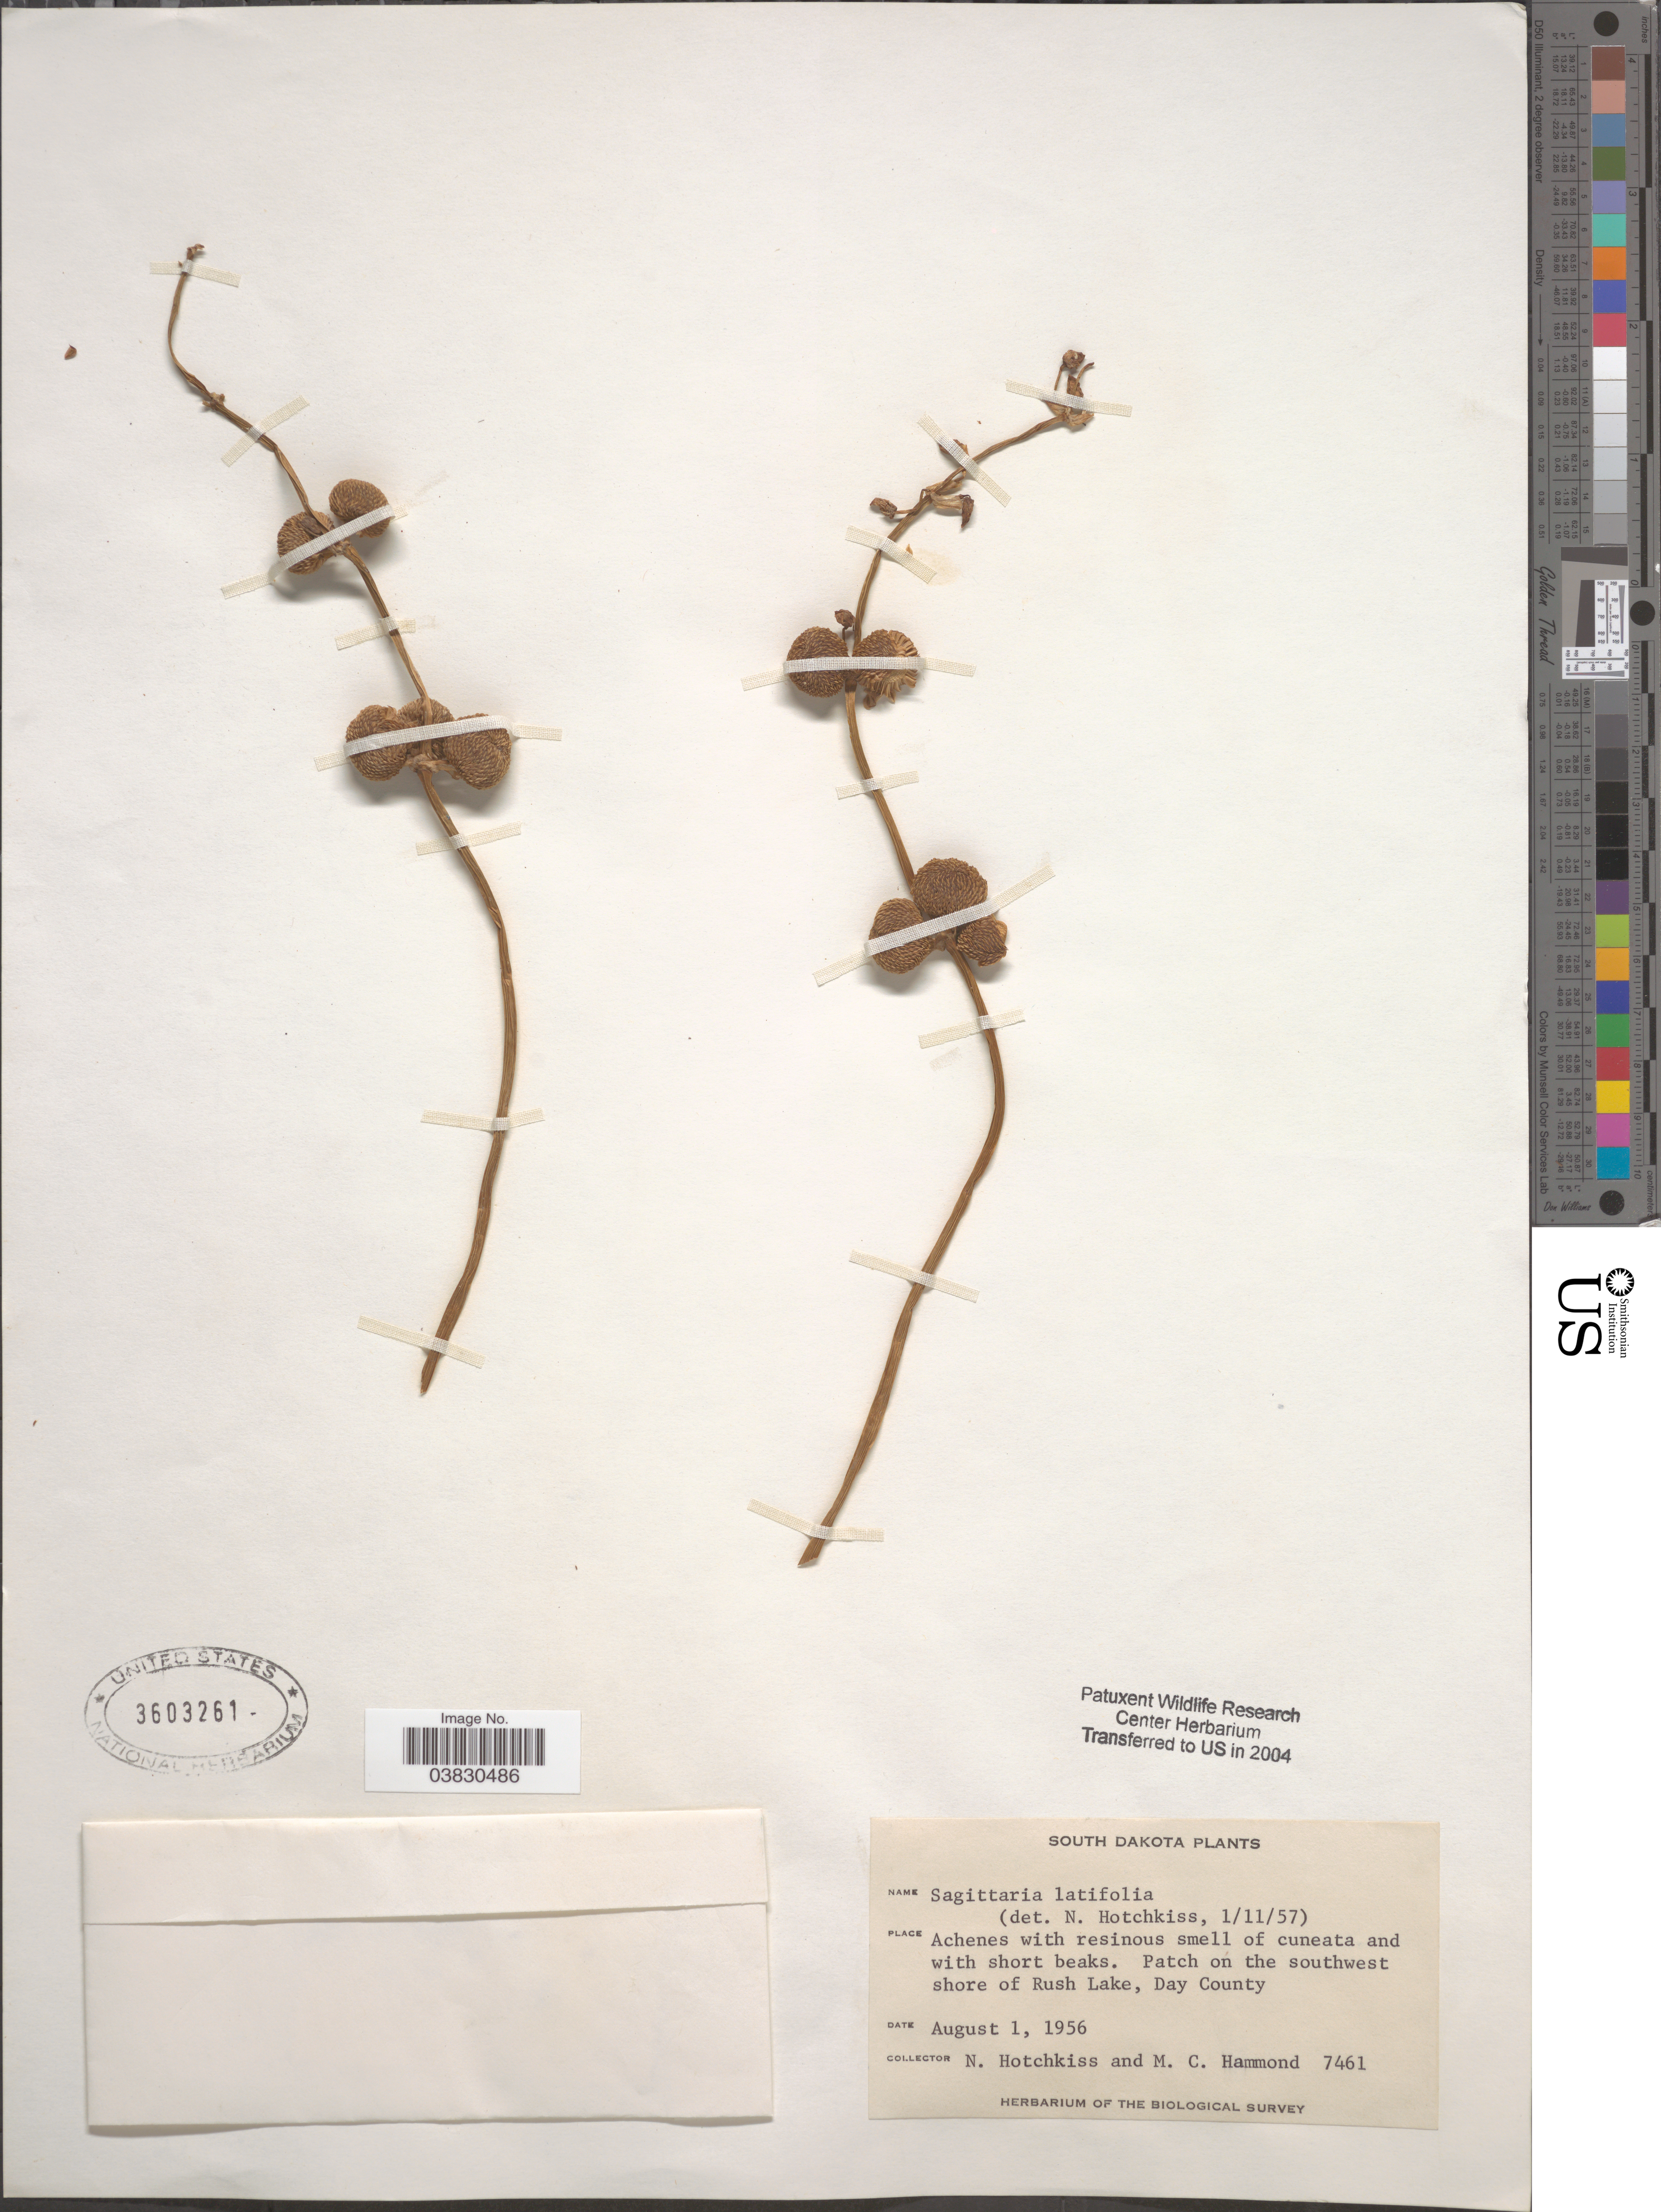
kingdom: Plantae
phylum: Tracheophyta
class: Liliopsida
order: Alismatales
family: Alismataceae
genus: Sagittaria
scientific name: Sagittaria latifolia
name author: Willd.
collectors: N. Hotchkiss & M. Hammond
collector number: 7461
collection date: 1956-08-01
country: United States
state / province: South Dakota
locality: Patch on the southwest shore of Rush Lake, Day County.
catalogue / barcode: US 3603261